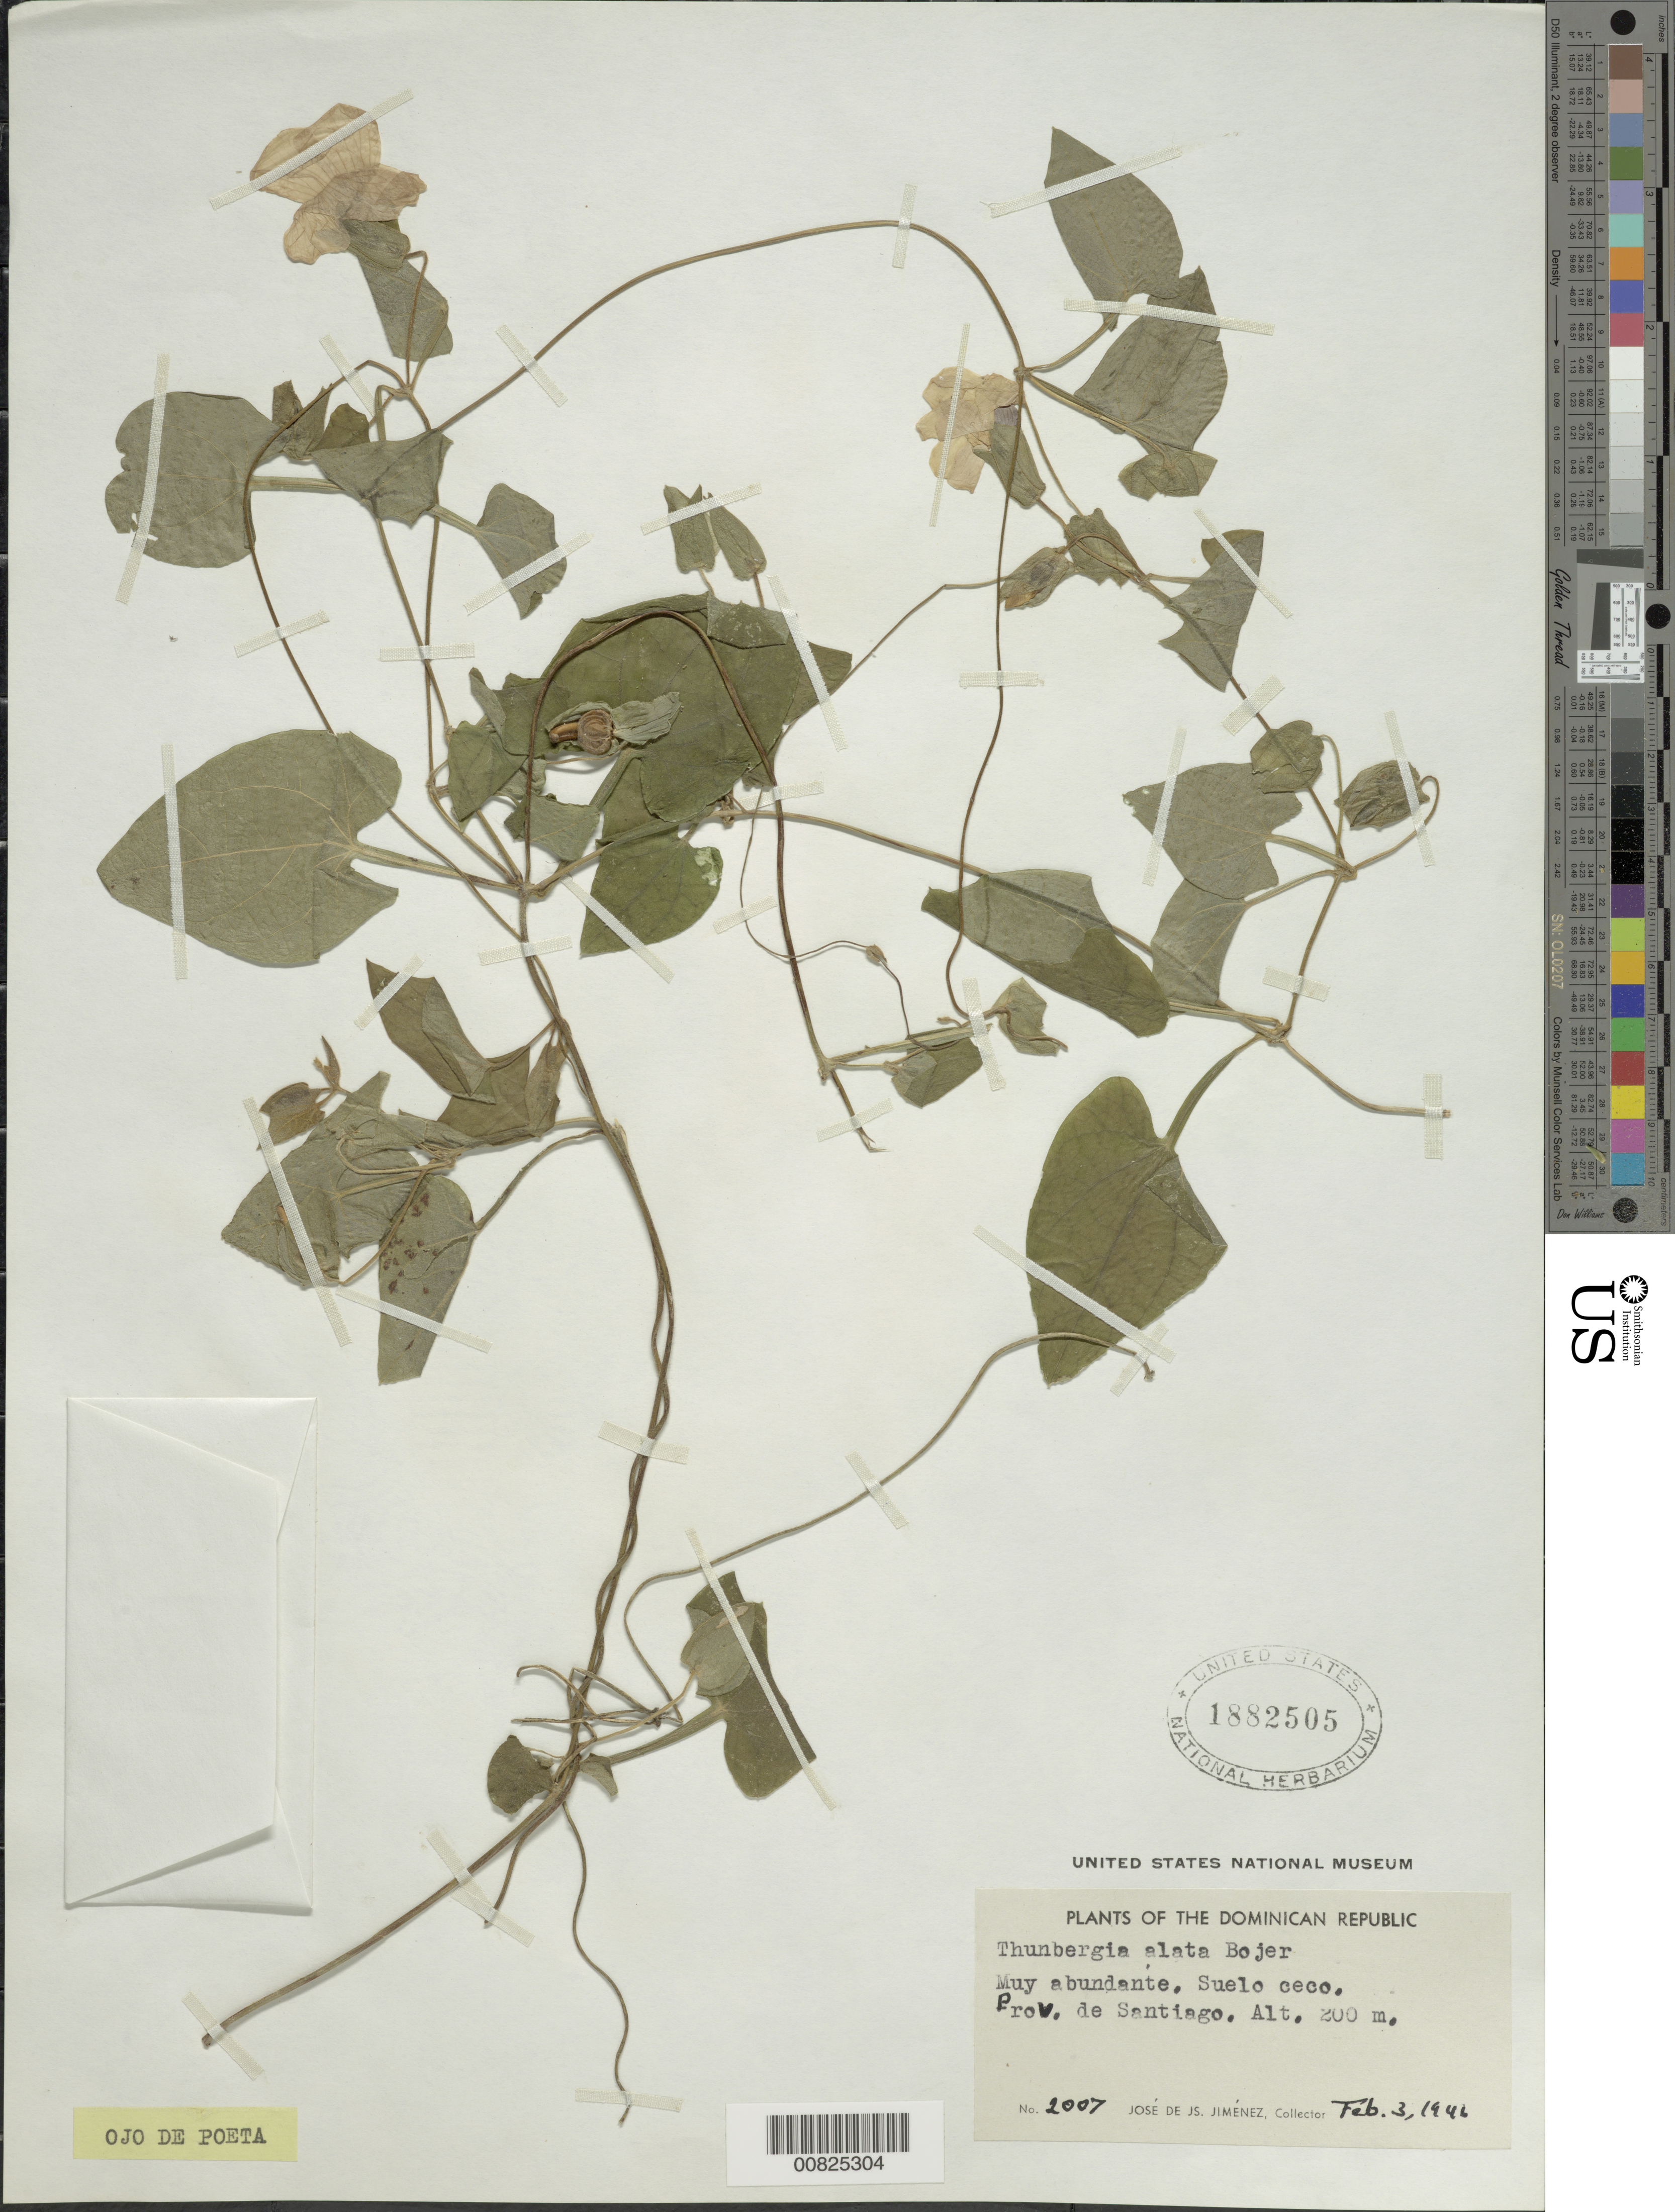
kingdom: Plantae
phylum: Tracheophyta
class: Magnoliopsida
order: Lamiales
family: Acanthaceae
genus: Thunbergia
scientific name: Thunbergia alata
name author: Bojer ex Sims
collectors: J. J. Jiménez Almonte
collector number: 2007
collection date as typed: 03 Feb 1946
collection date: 1946-02-03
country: Dominican Republic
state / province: Santiago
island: Hispaniola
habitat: Suelo seco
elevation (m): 200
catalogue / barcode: US 1882505